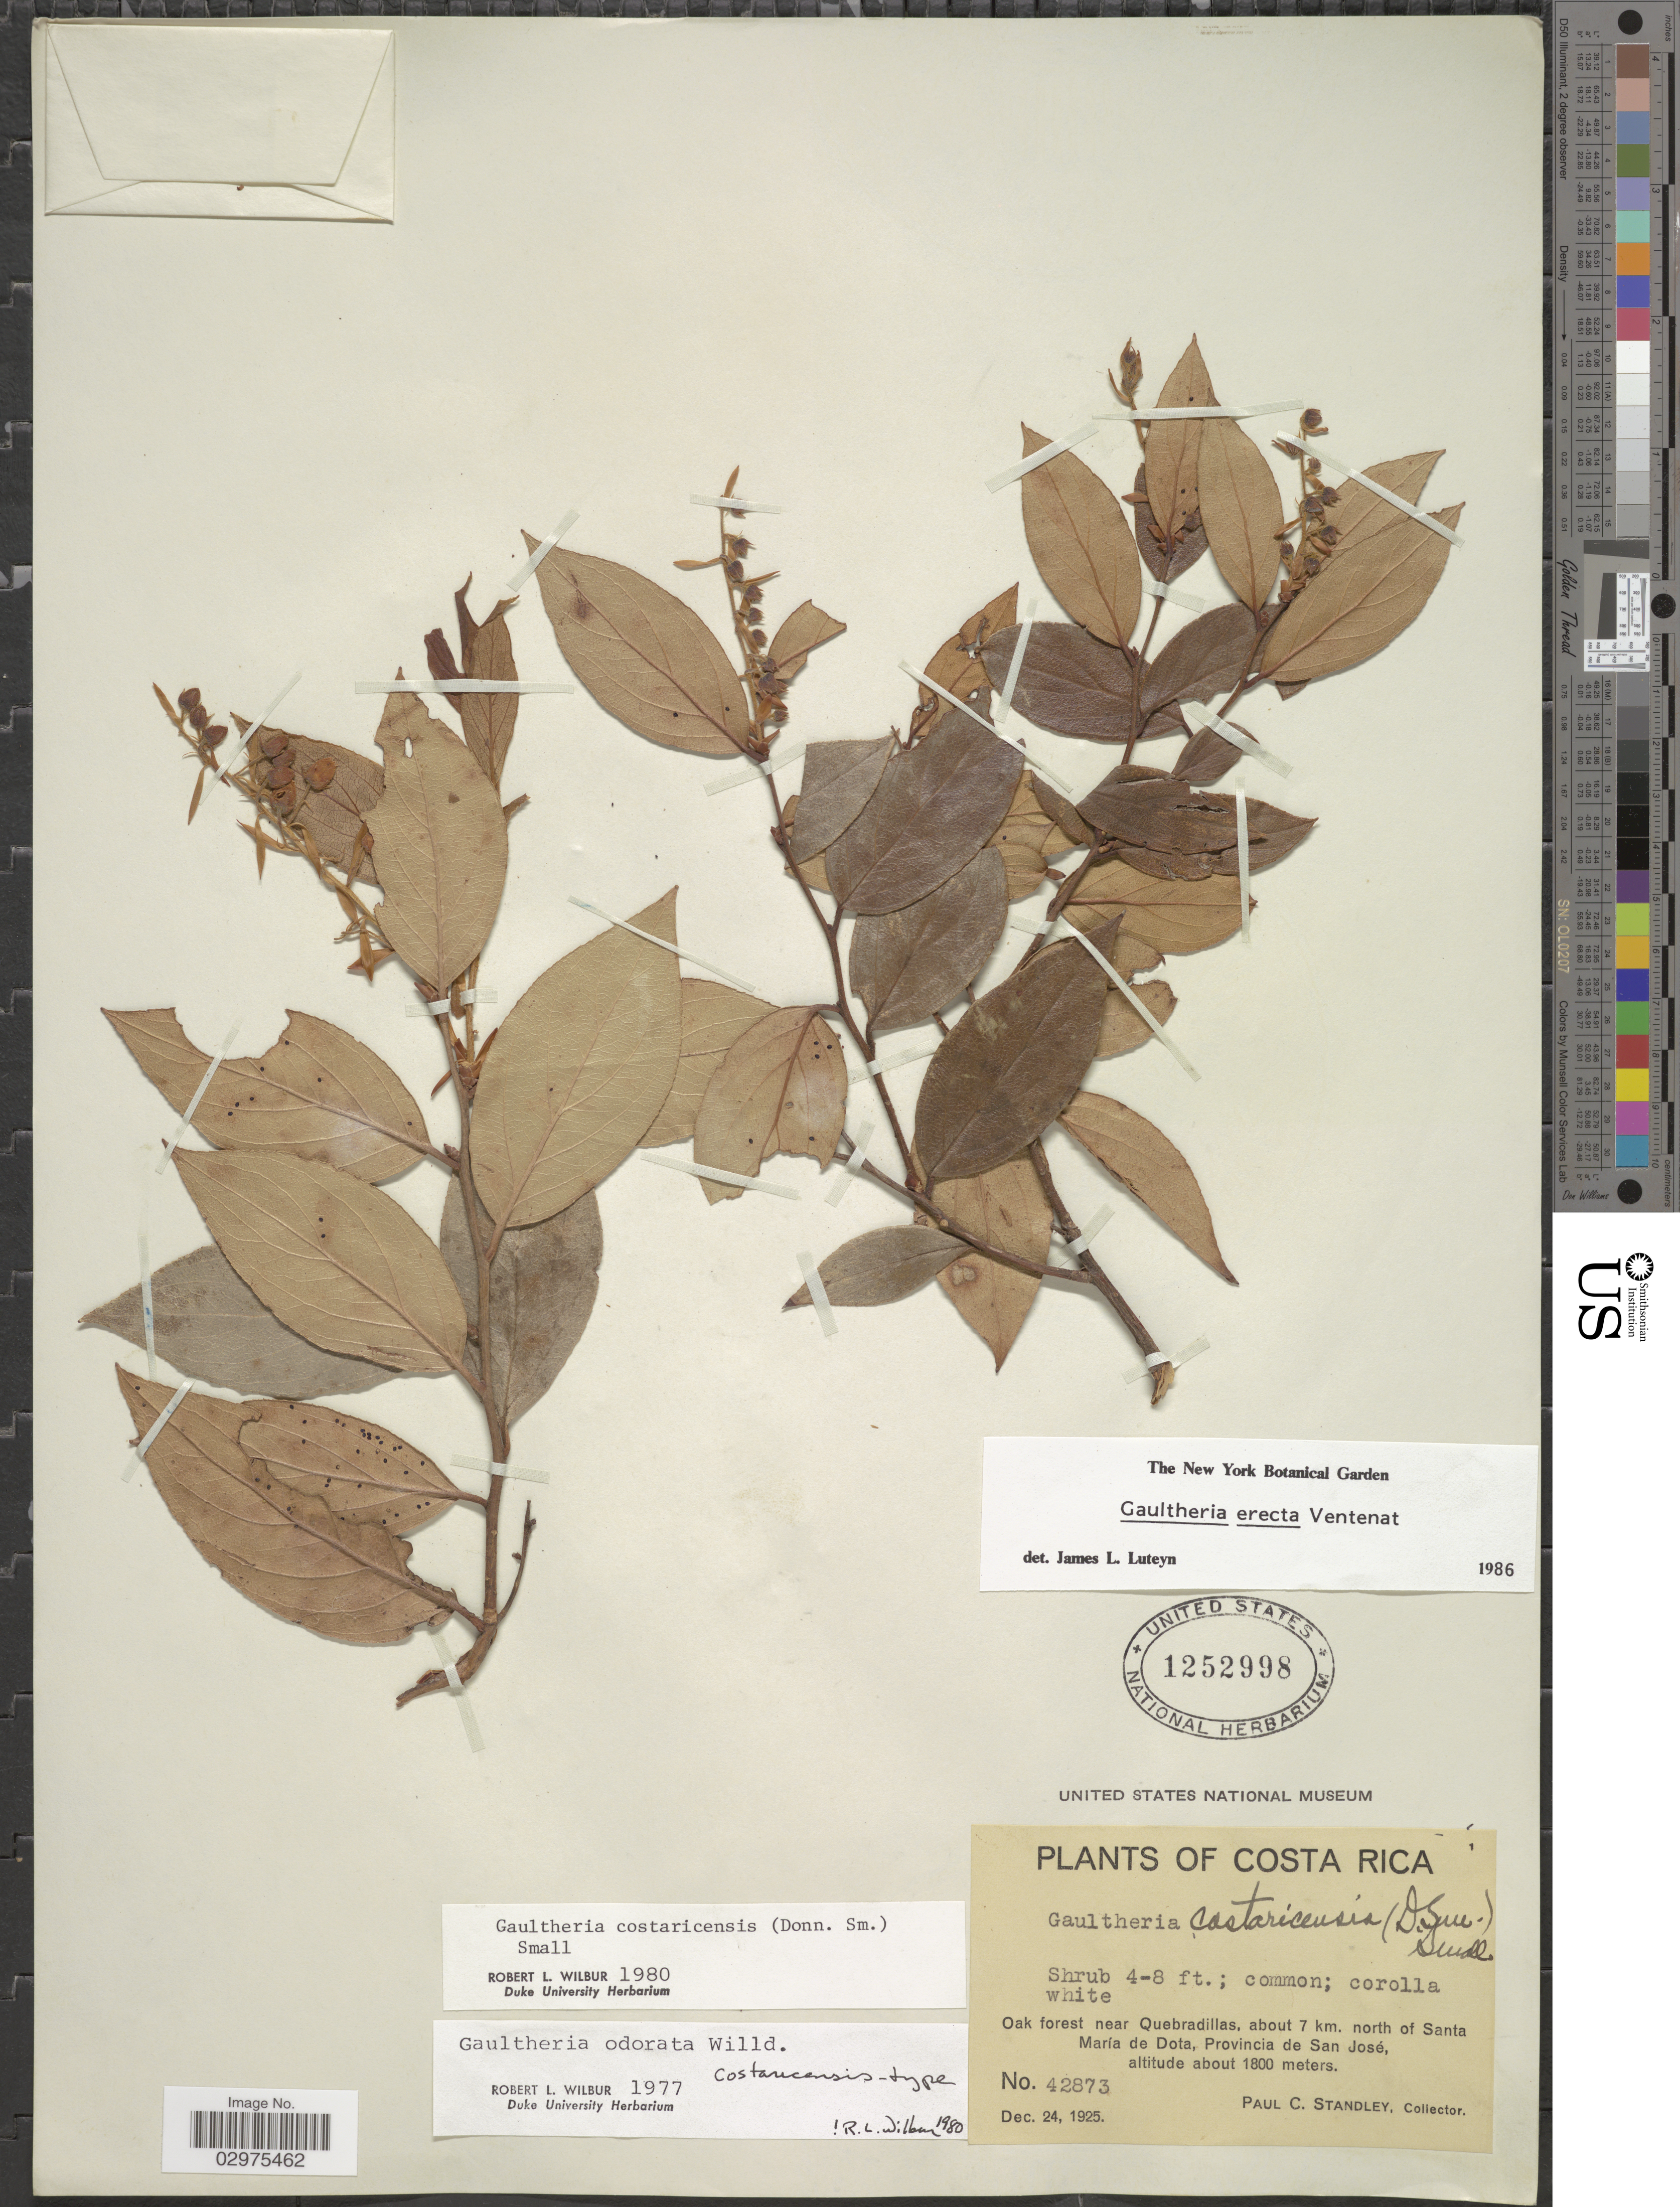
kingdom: Plantae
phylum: Tracheophyta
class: Magnoliopsida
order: Ericales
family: Ericaceae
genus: Gaultheria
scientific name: Gaultheria erecta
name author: Vent.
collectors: P. C. Standley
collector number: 42873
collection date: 1925-12-24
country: Costa Rica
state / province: San José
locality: Near Quebradillas, about 7 km. north of Santa Maria de Dota.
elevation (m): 1800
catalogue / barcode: US 1252998